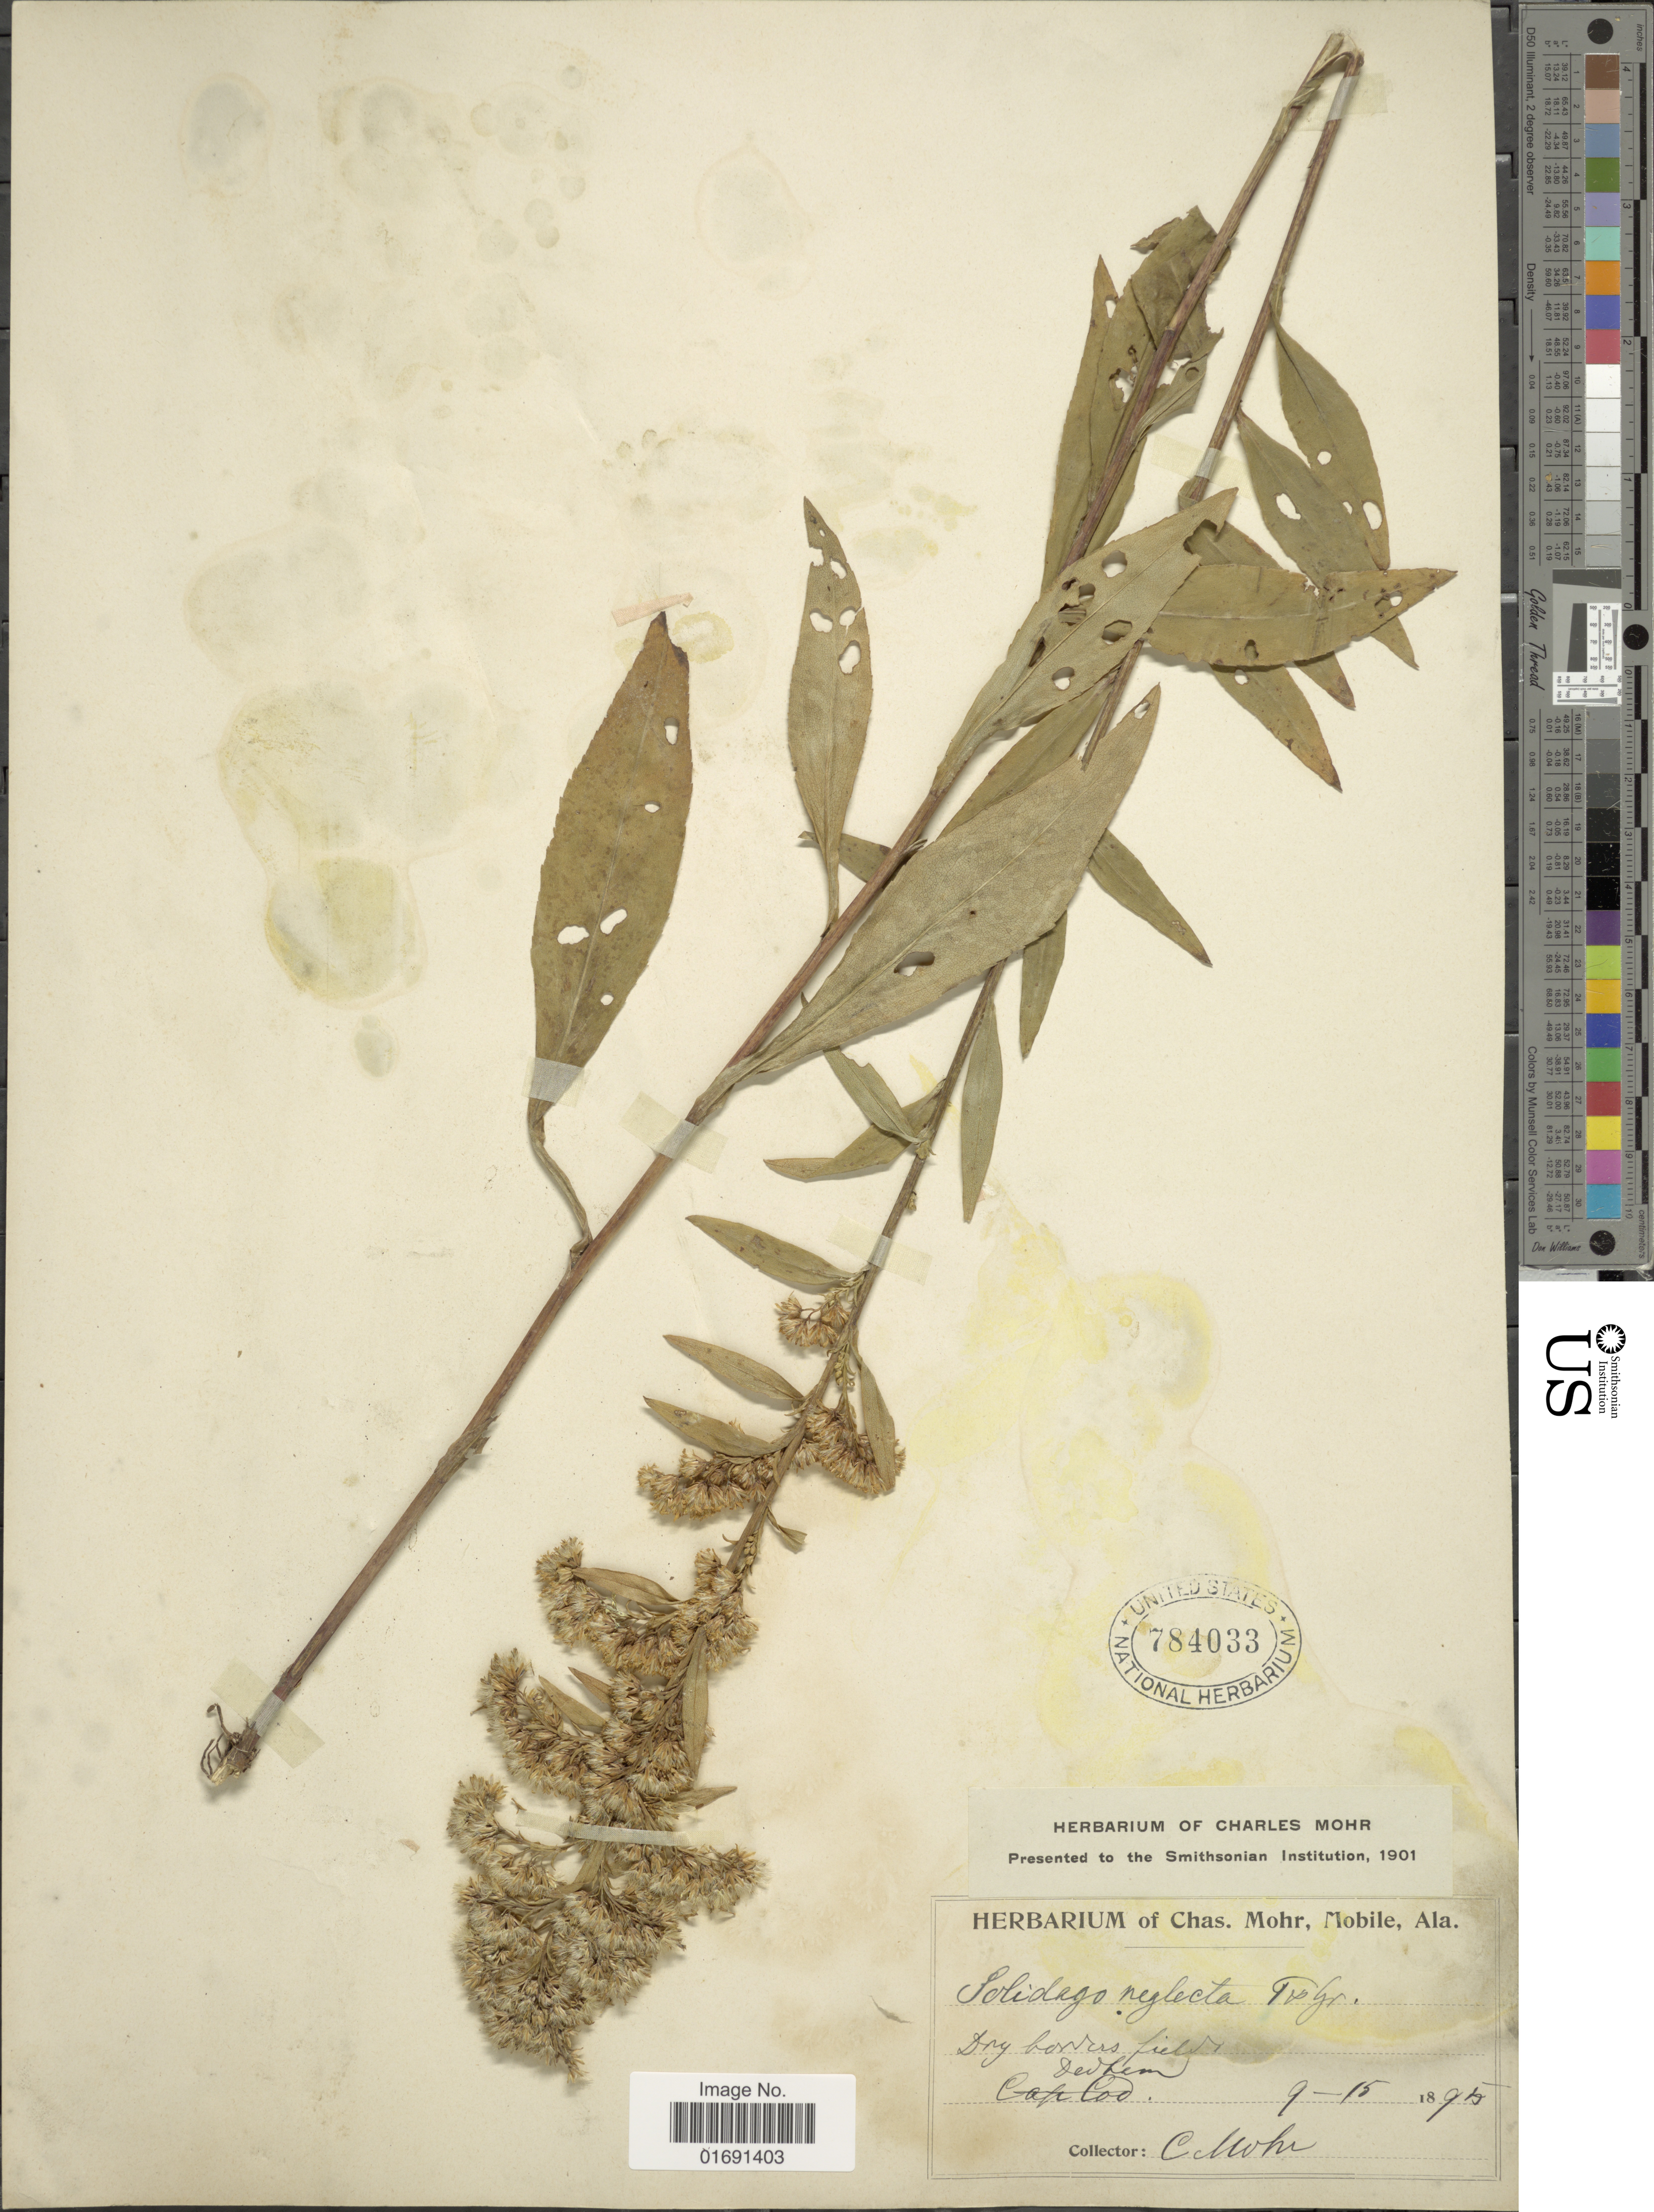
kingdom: Plantae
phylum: Tracheophyta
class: Magnoliopsida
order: Asterales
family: Asteraceae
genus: Solidago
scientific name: Solidago uniligulata var. neglecta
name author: Fernald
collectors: C. T. Mohr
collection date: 1895-09-15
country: United States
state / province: Massachusetts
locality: Dedham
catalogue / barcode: US 784033